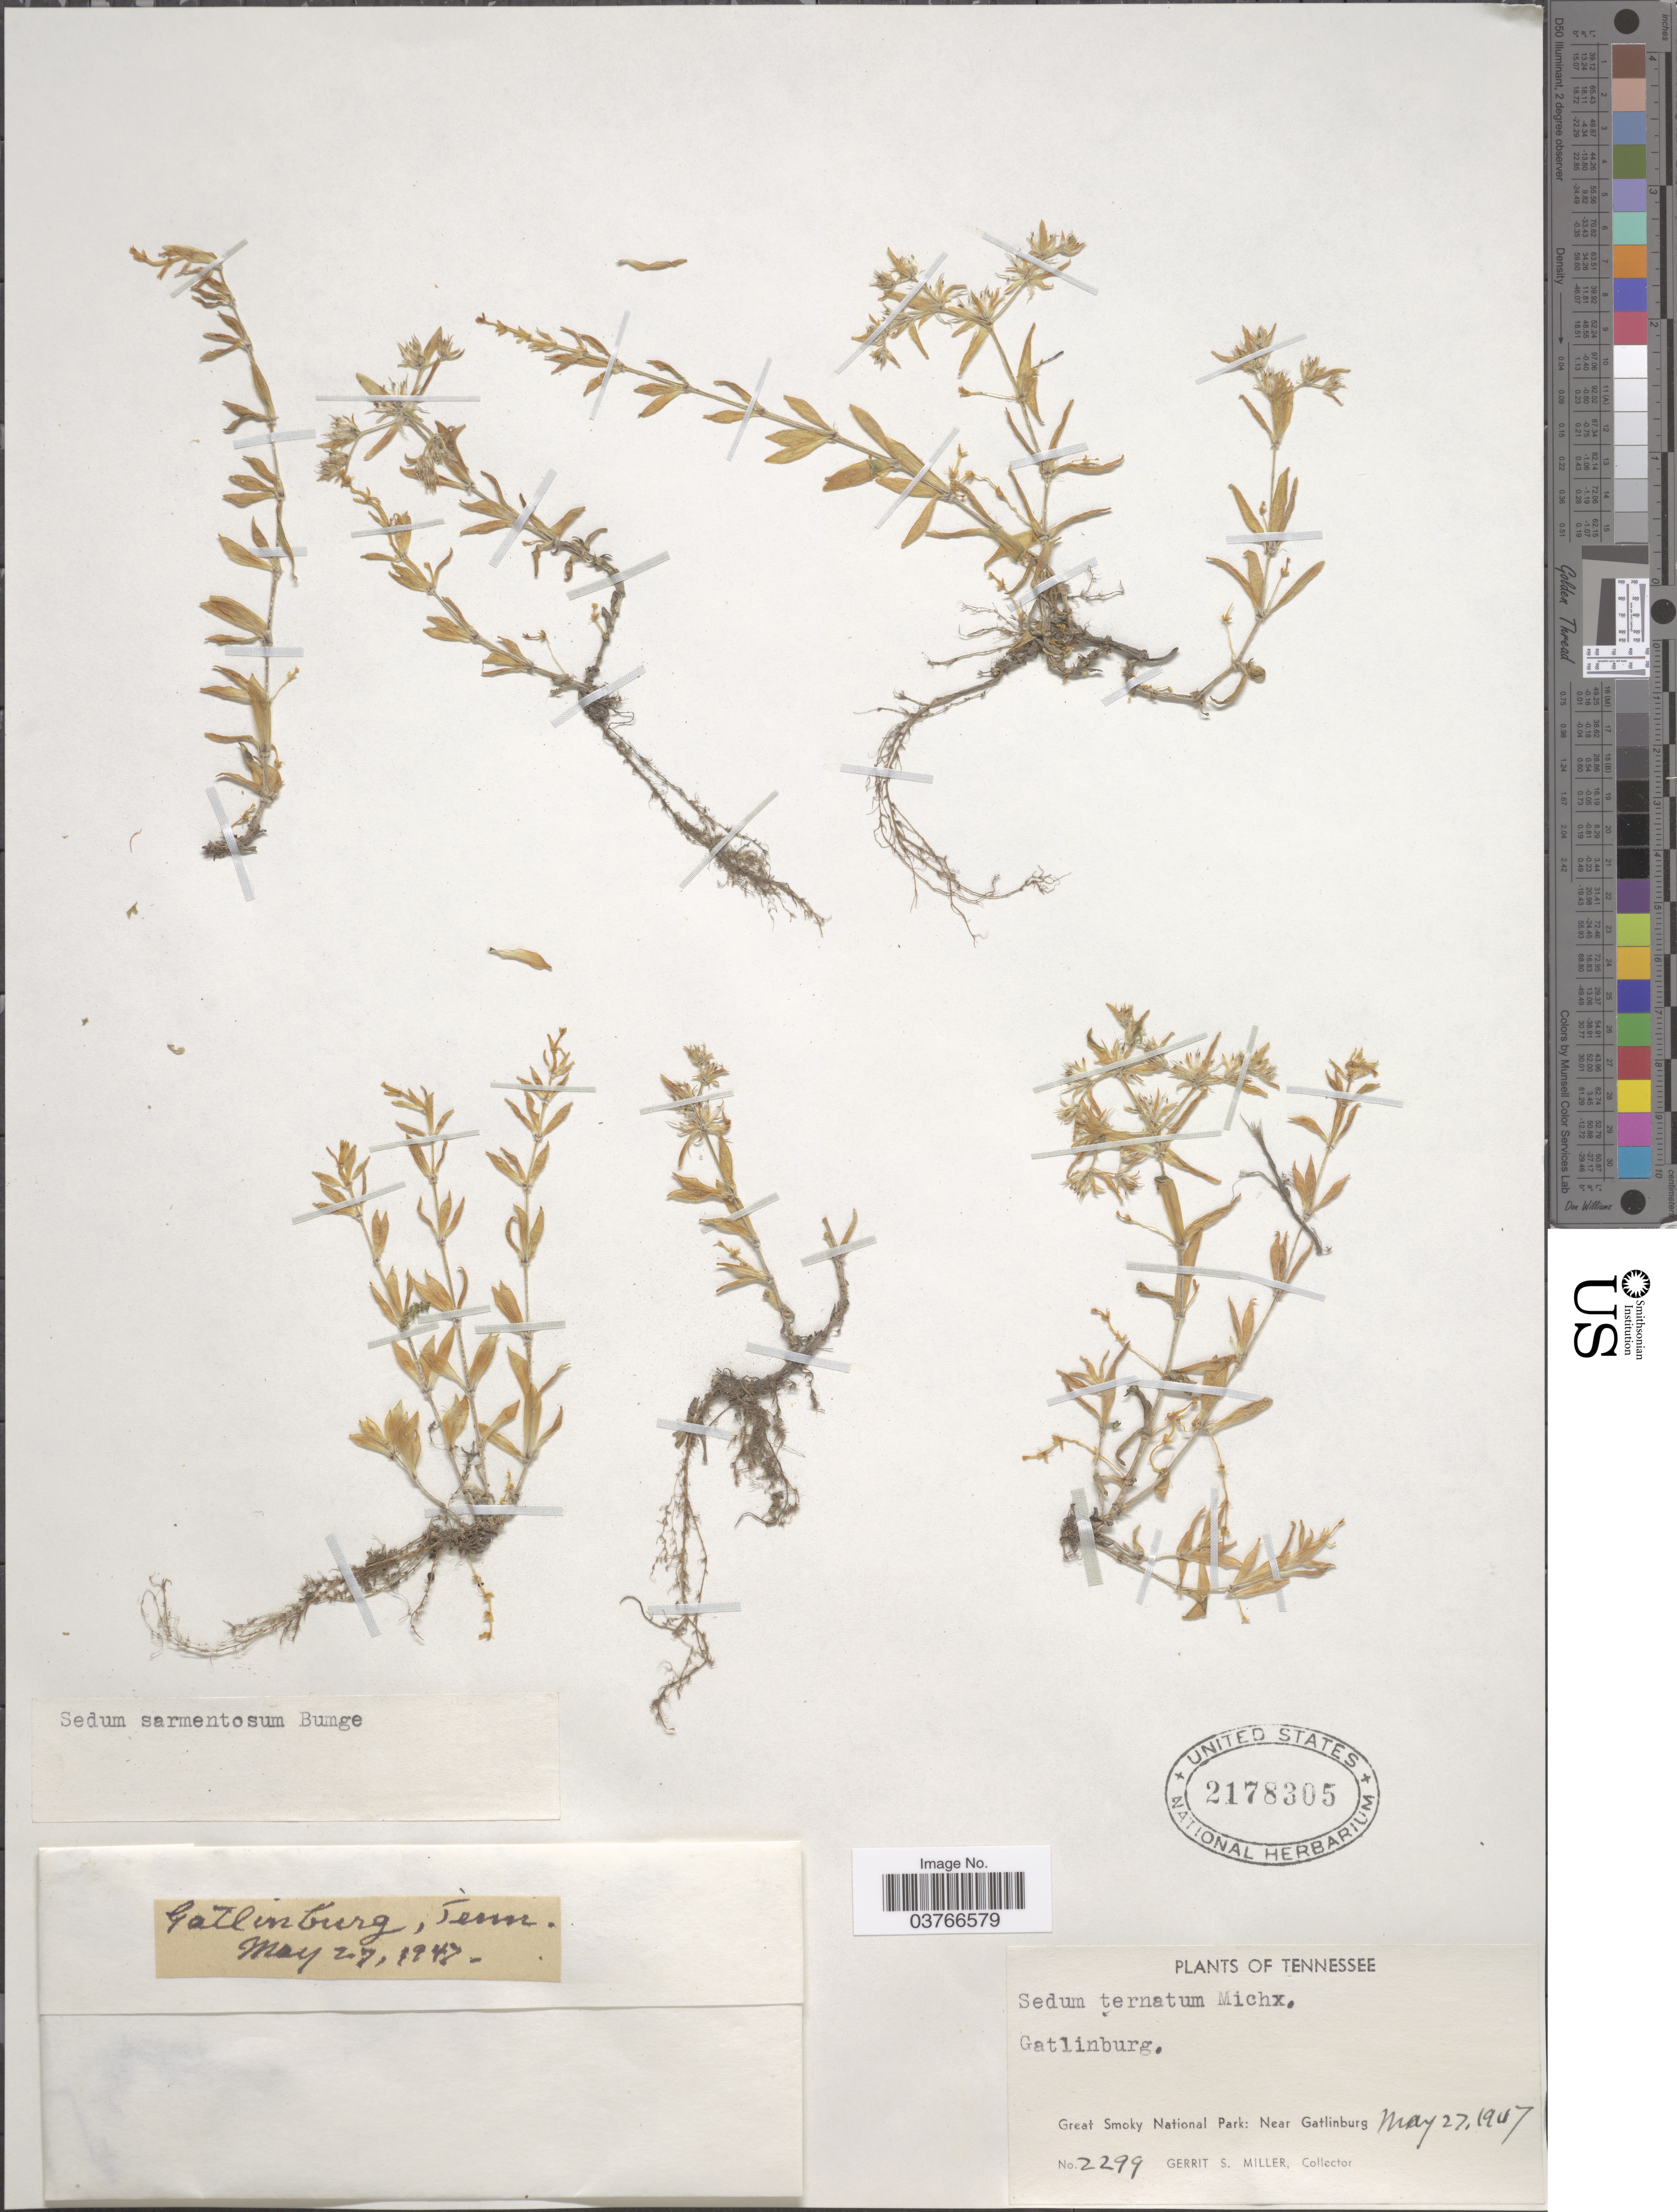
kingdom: Plantae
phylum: Tracheophyta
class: Magnoliopsida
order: Saxifragales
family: Crassulaceae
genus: Sedum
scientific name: Sedum sarmentosum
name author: Bunge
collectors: G. S. Miller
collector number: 2299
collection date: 1947-05-27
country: United States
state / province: Tennessee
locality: Gatlinburg. Great Smoky National Park: Near Gatlinburg.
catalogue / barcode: US 2178305